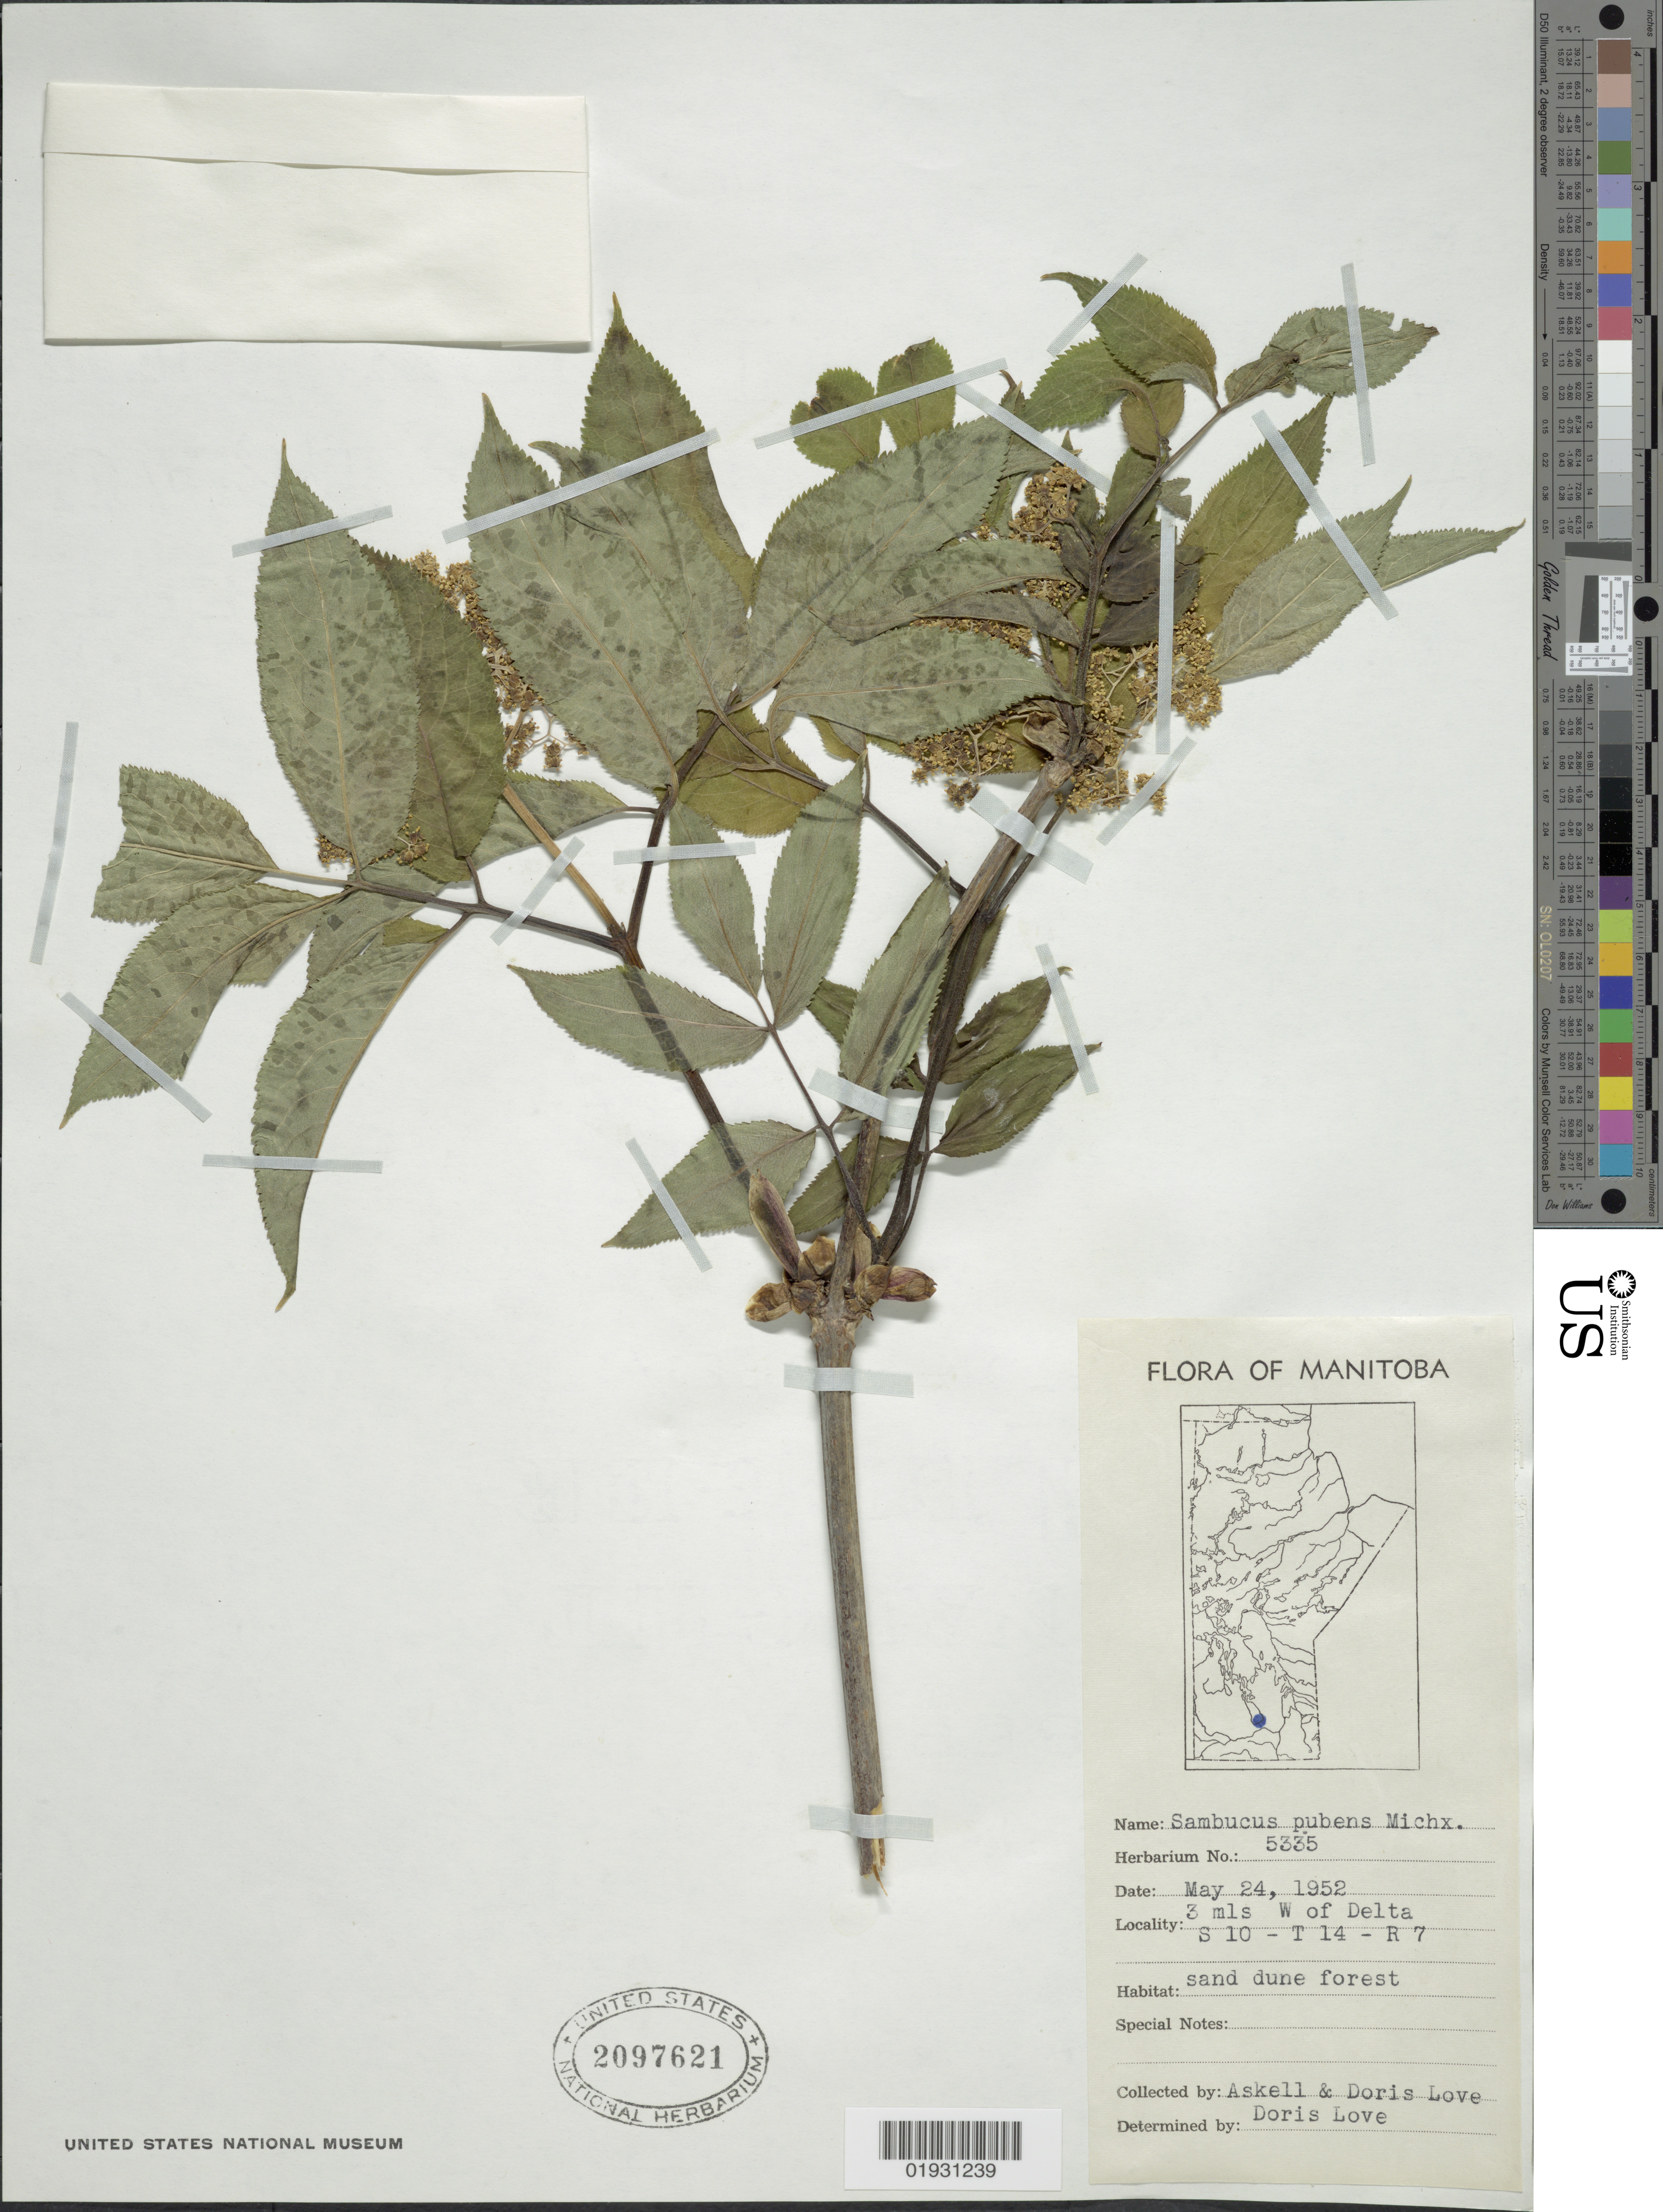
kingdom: Plantae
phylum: Tracheophyta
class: Magnoliopsida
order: Dipsacales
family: Viburnaceae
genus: Sambucus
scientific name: Sambucus racemosa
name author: L.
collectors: Á. Löve & D. Löve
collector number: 5335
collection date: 1952-05-24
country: Canada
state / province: Manitoba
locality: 3 mls W of Delta, S10- T14- R4.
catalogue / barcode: US 2097621